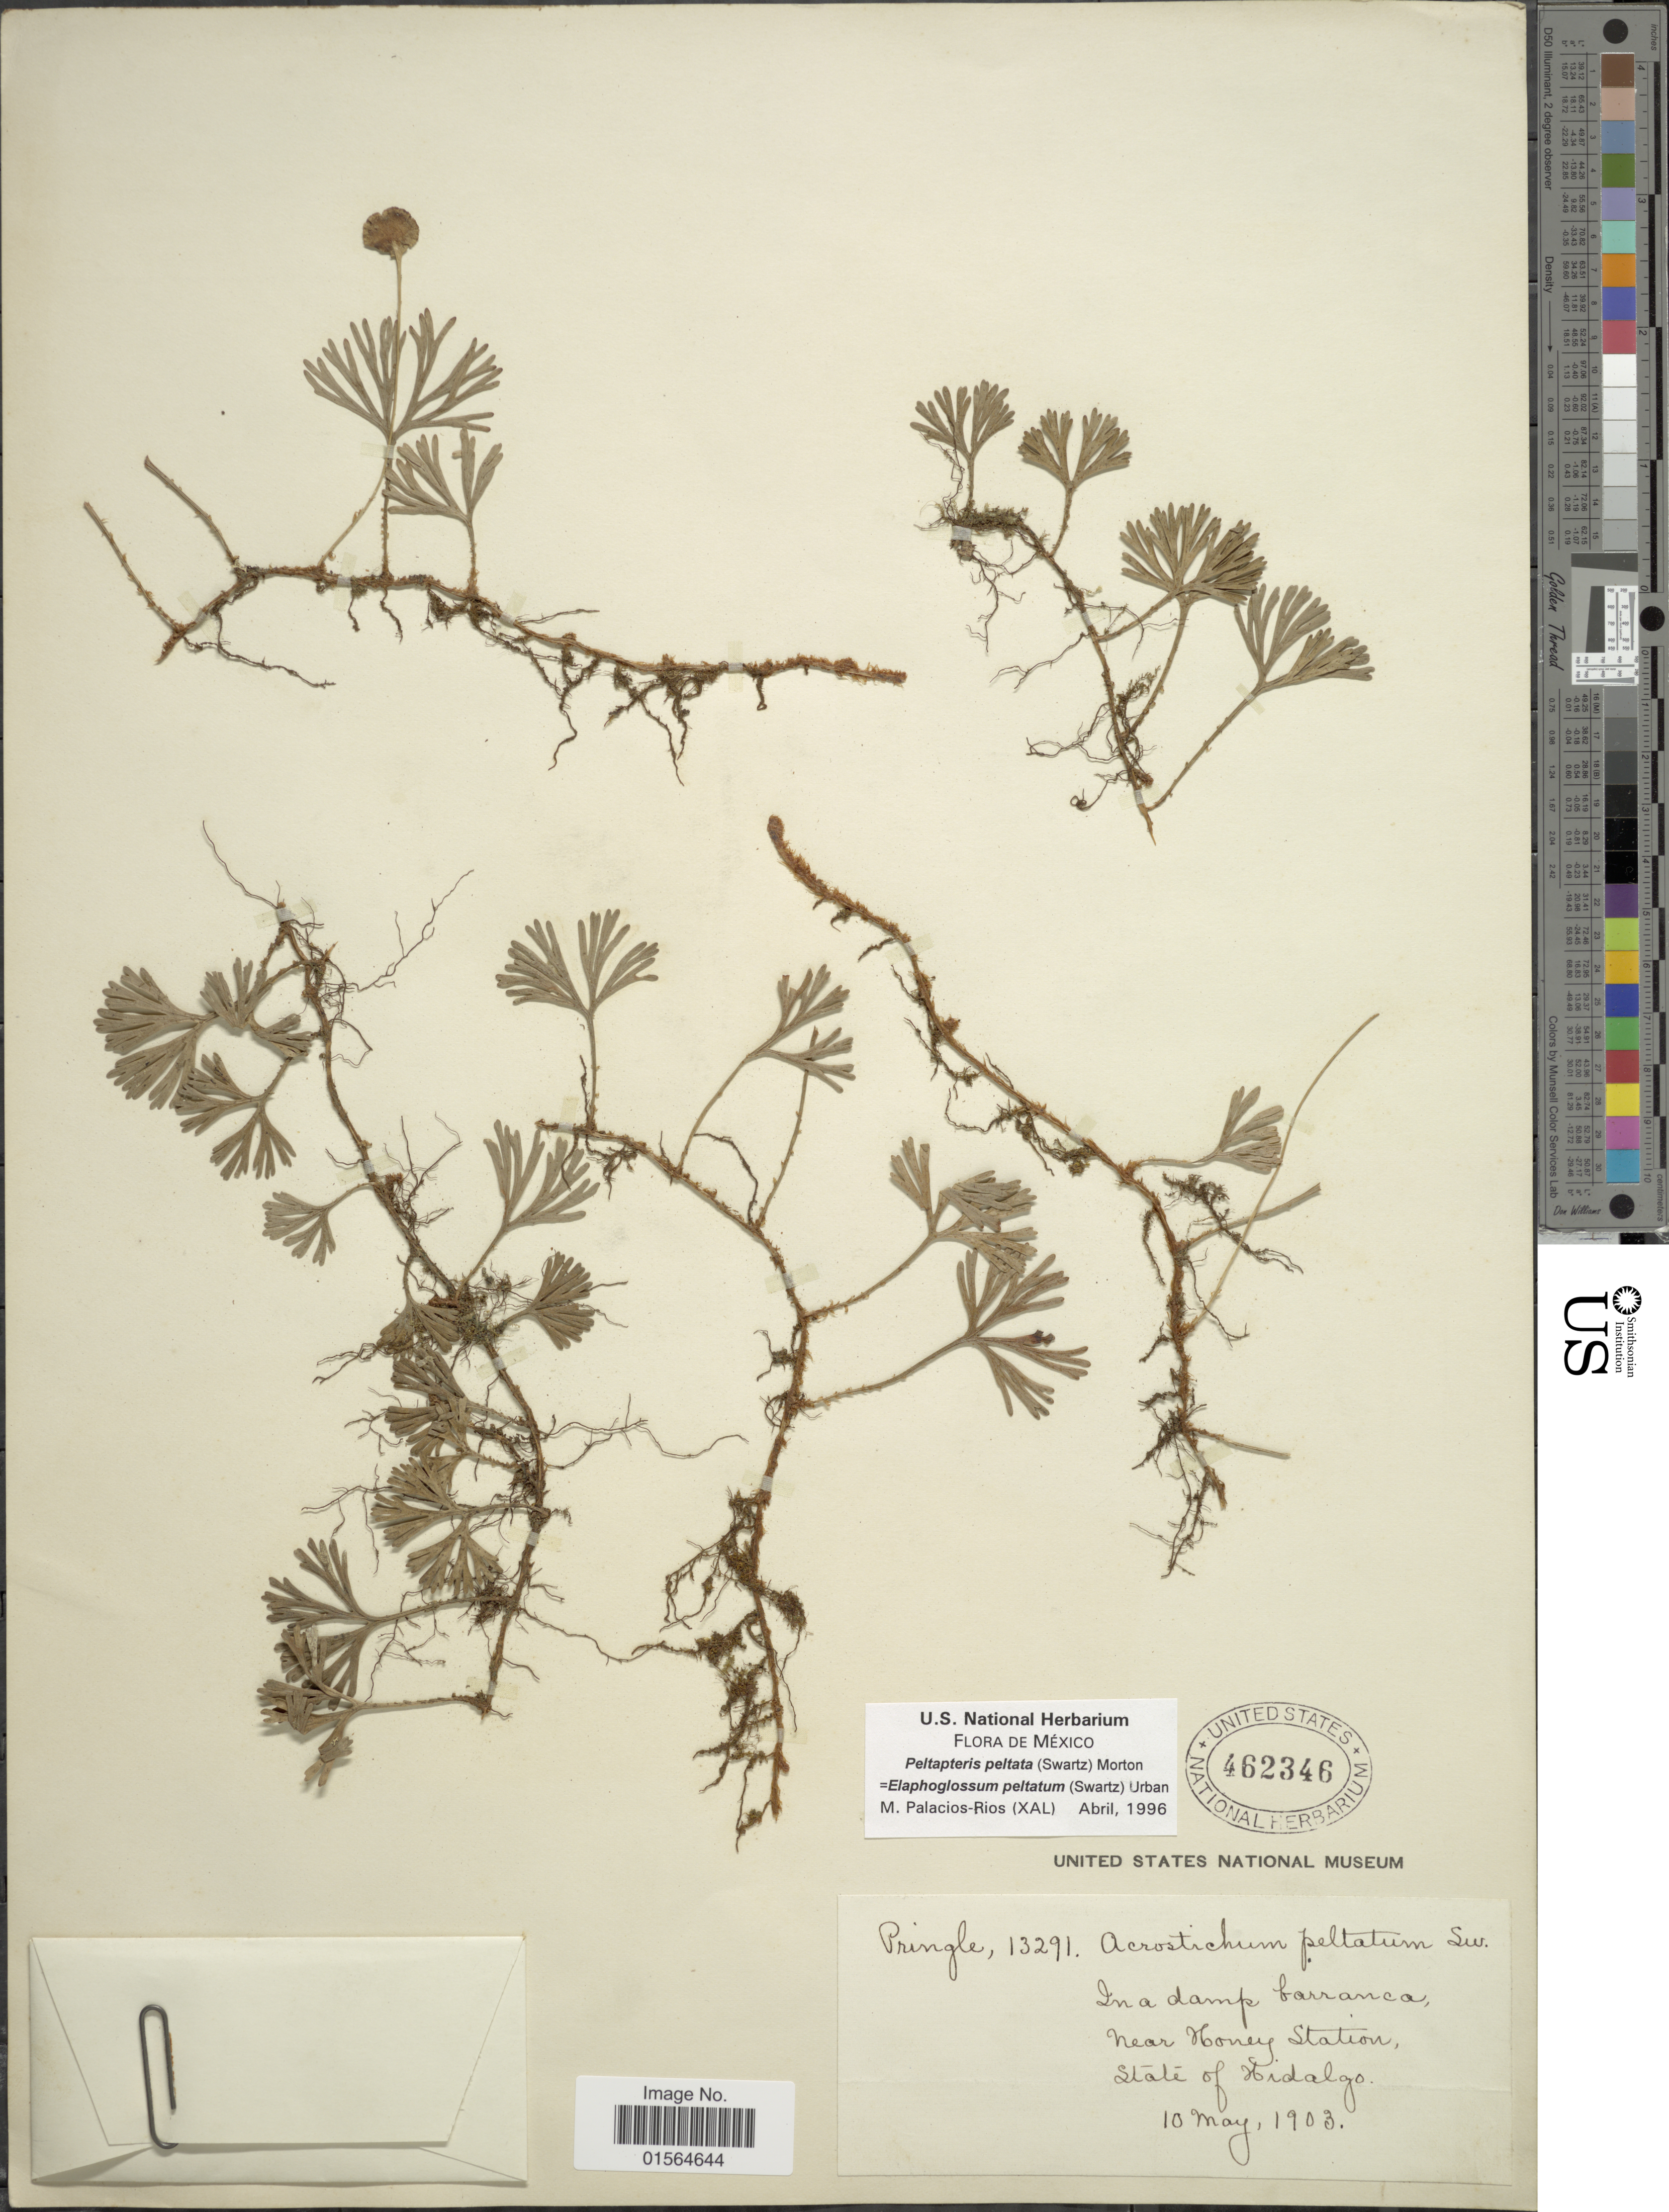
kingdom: Plantae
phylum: Tracheophyta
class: Polypodiopsida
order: Polypodiales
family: Dryopteridaceae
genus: Elaphoglossum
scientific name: Elaphoglossum peltatum f. peltatum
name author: (Sw.) Urb.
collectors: -- Pringle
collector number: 13291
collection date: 1903-05-10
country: Mexico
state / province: Hidalgo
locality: In a damp barranca, near Honey Station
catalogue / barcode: US 462346